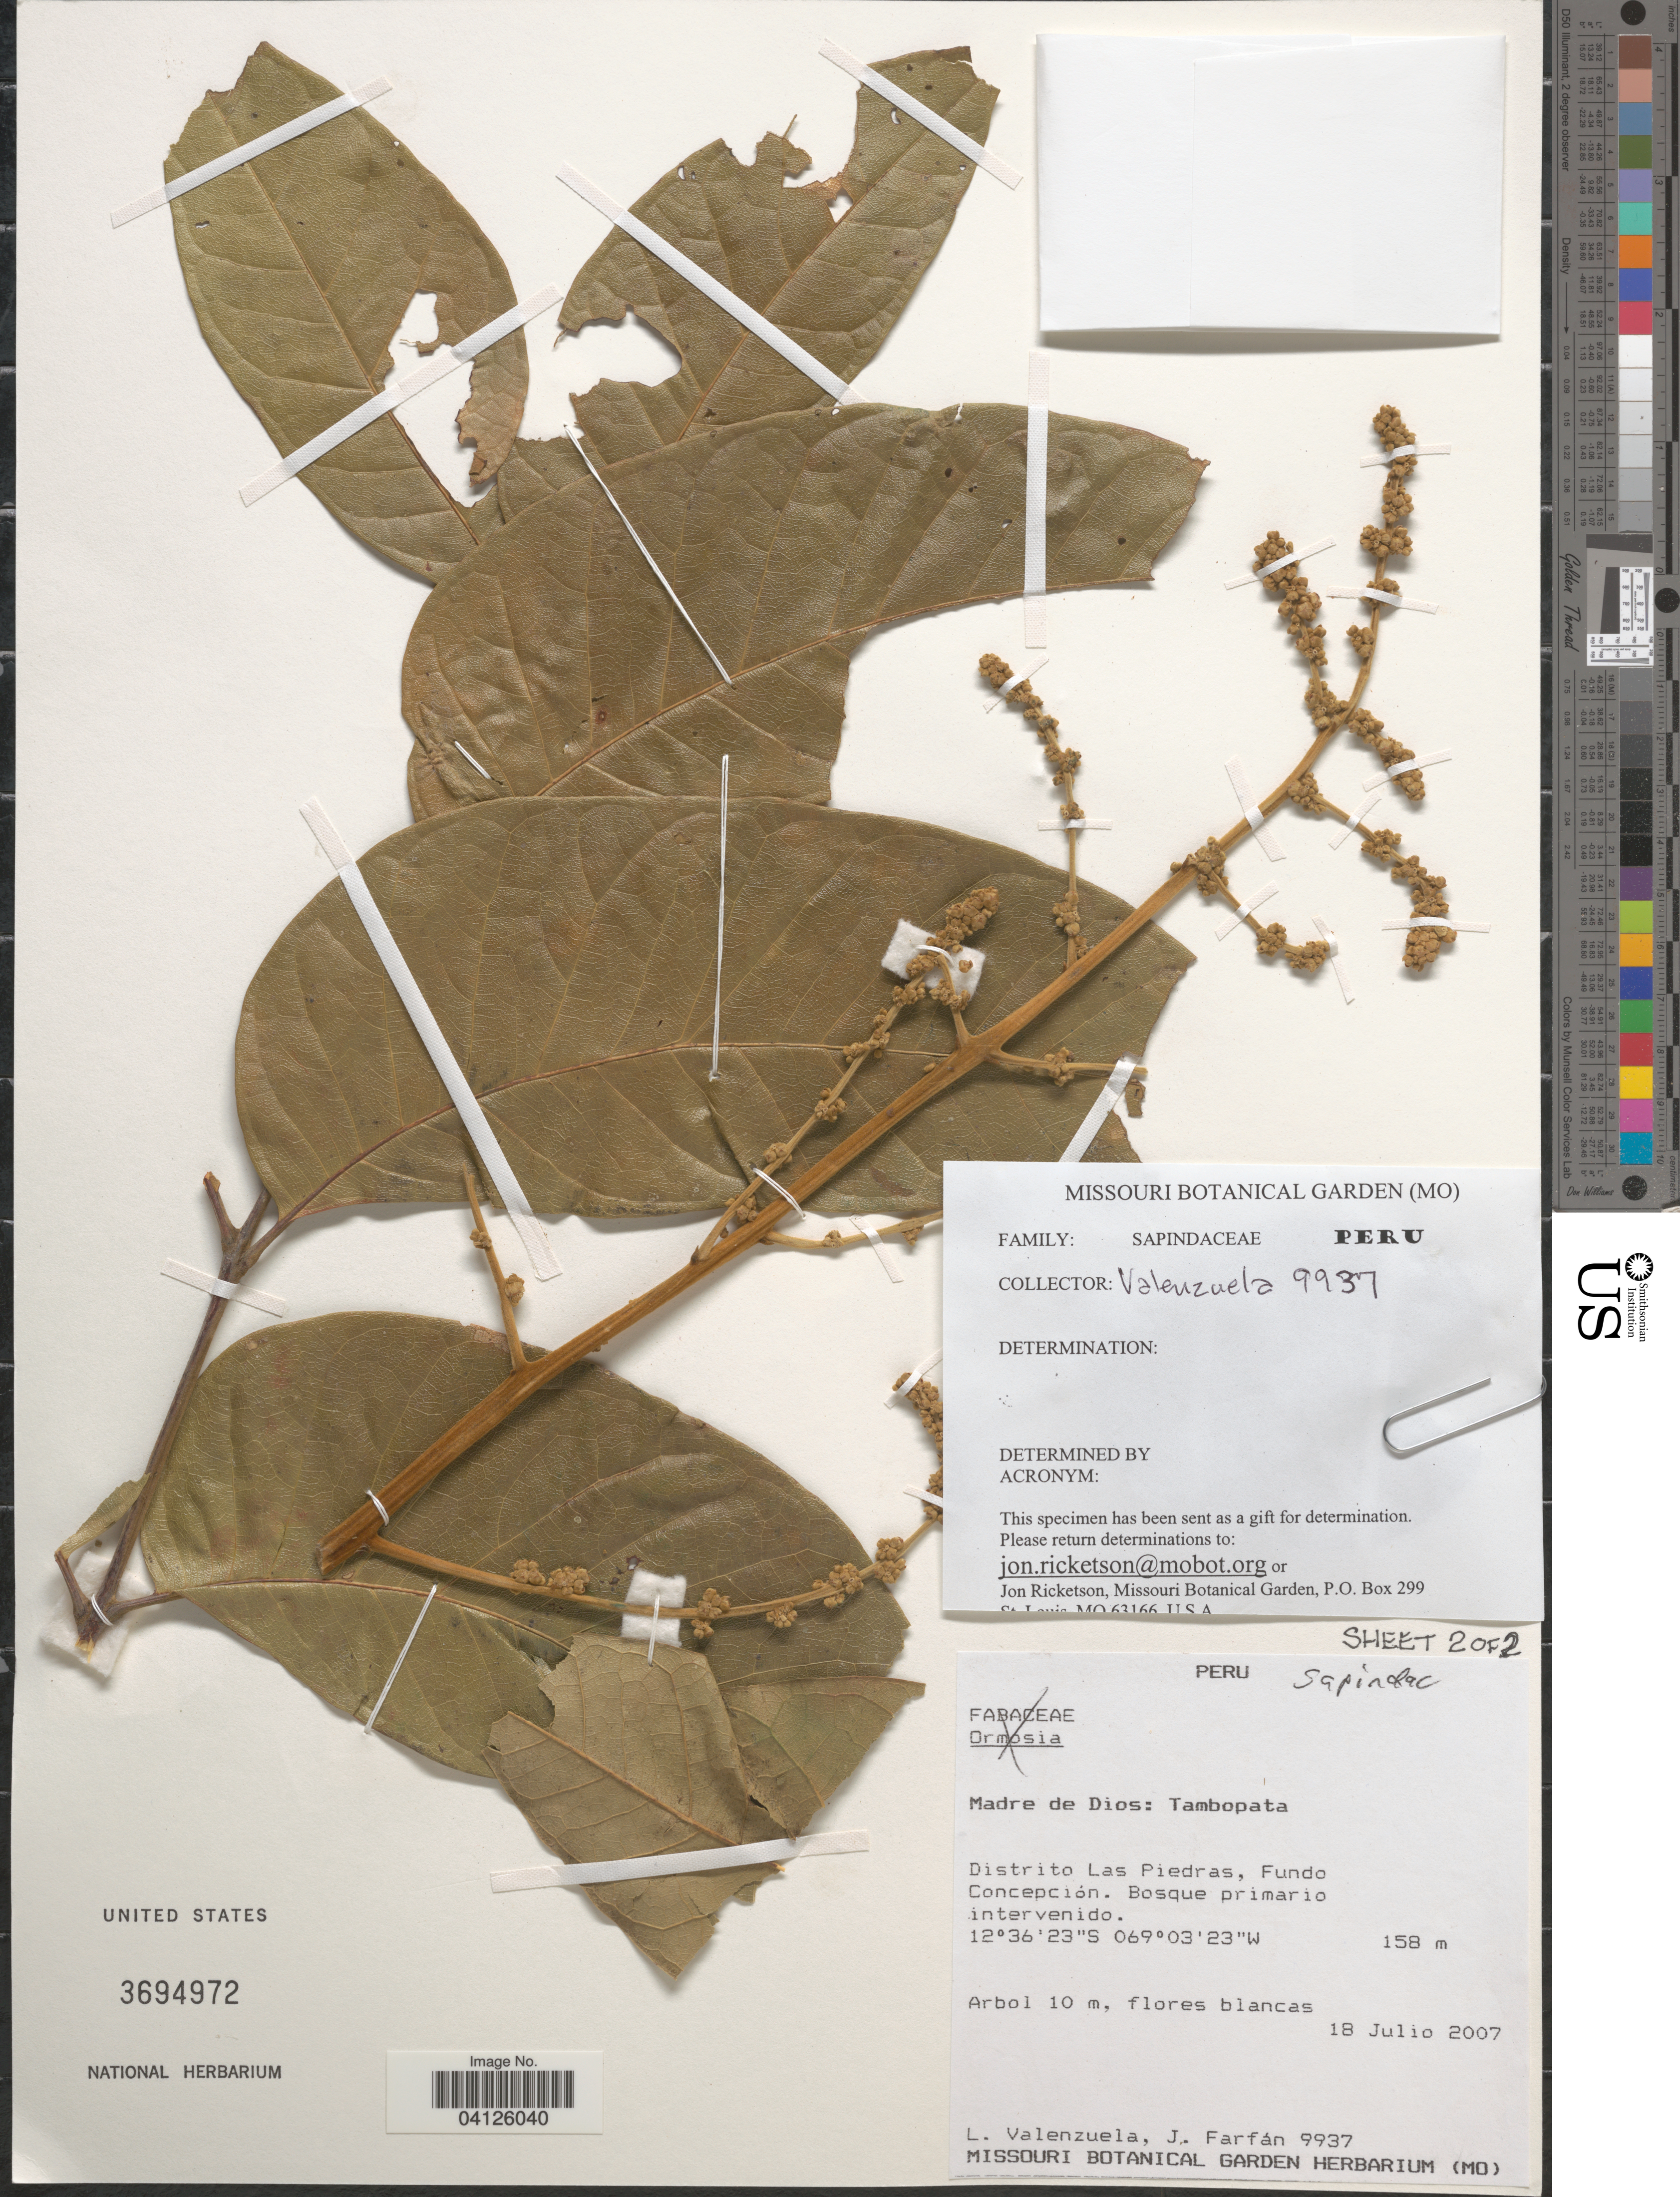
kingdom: Plantae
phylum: Tracheophyta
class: Magnoliopsida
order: Sapindales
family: Sapindaceae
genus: Toulicia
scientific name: Toulicia reticulata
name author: Radlk.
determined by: Acevedo-Rodriguez, P., (US), Smithsonian Institution - National Museum of Natural History (UNITED STATES)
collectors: L. Valenzuela & J. Farfán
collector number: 9937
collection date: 2007-07-18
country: Peru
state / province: Madre de Dios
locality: Tambopata. Distrito Las Piedras, Fundo Concepción.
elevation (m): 158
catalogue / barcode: US 3694972